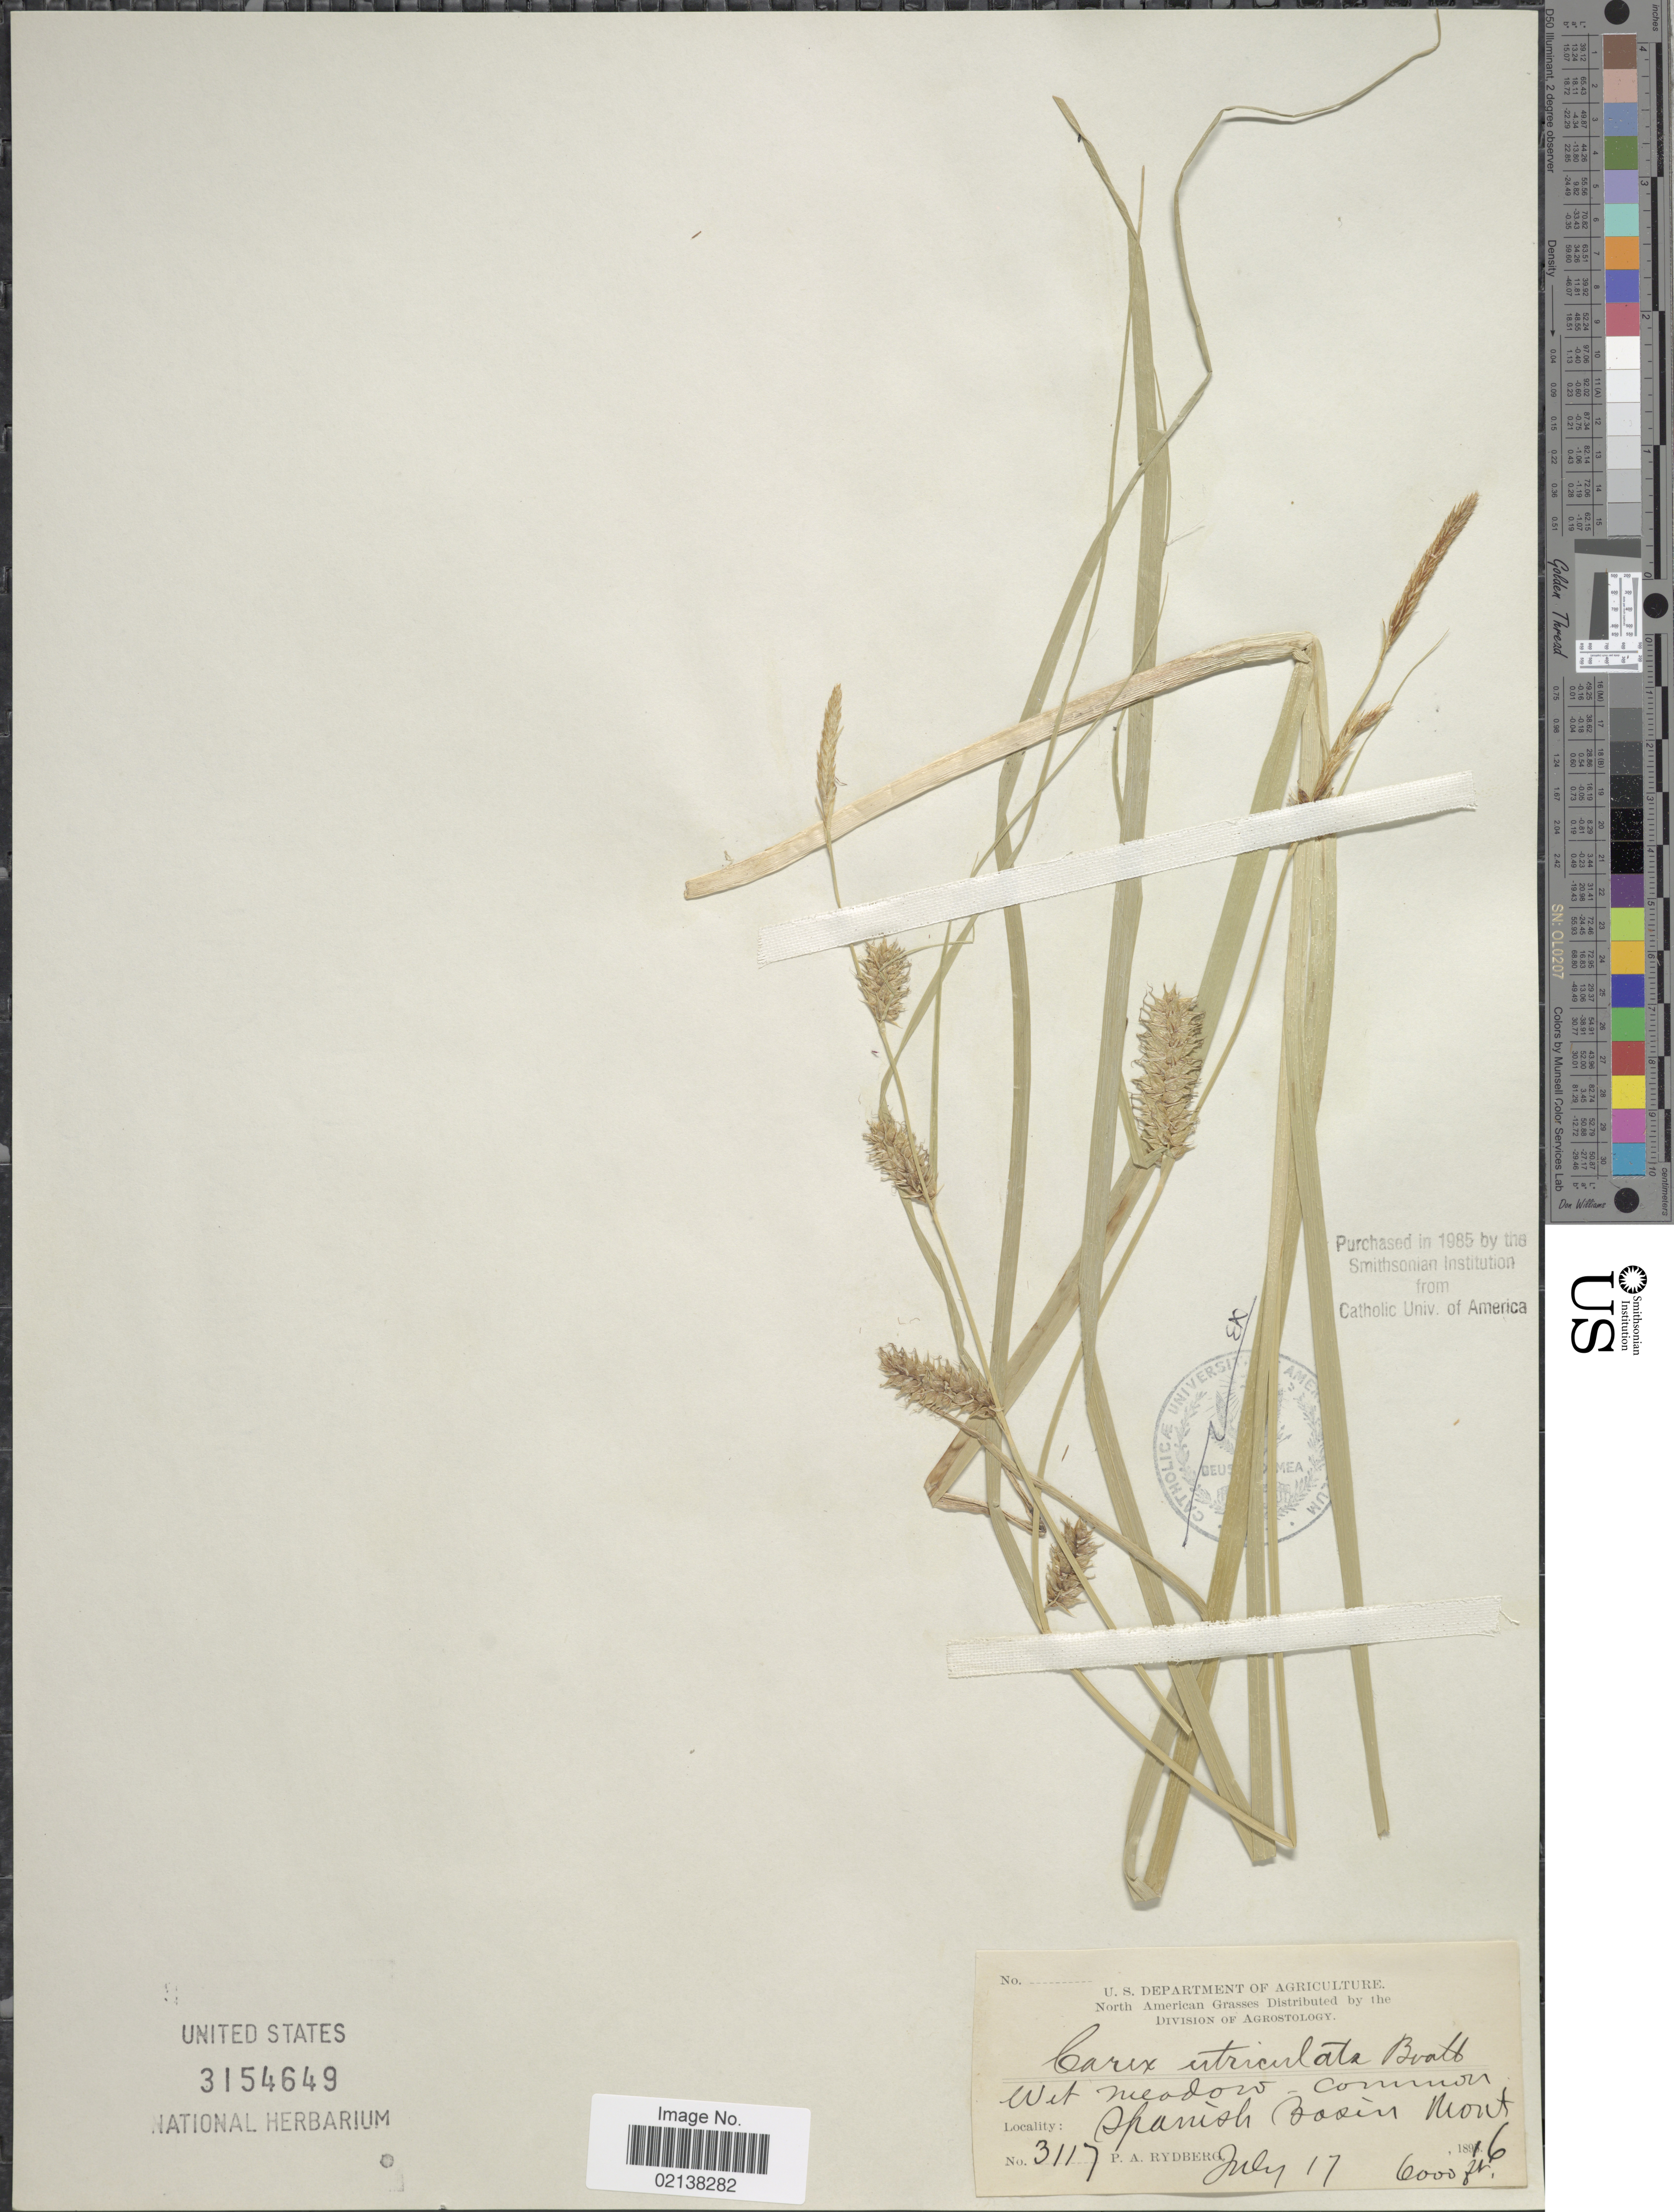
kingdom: Plantae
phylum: Tracheophyta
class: Liliopsida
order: Poales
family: Cyperaceae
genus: Carex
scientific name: Carex utriculata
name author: Boott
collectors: P. A. Rydberg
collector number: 3117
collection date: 1896-07-17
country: United States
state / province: Montana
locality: Spanish Basin Mont.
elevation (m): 1829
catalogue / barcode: US 3154649